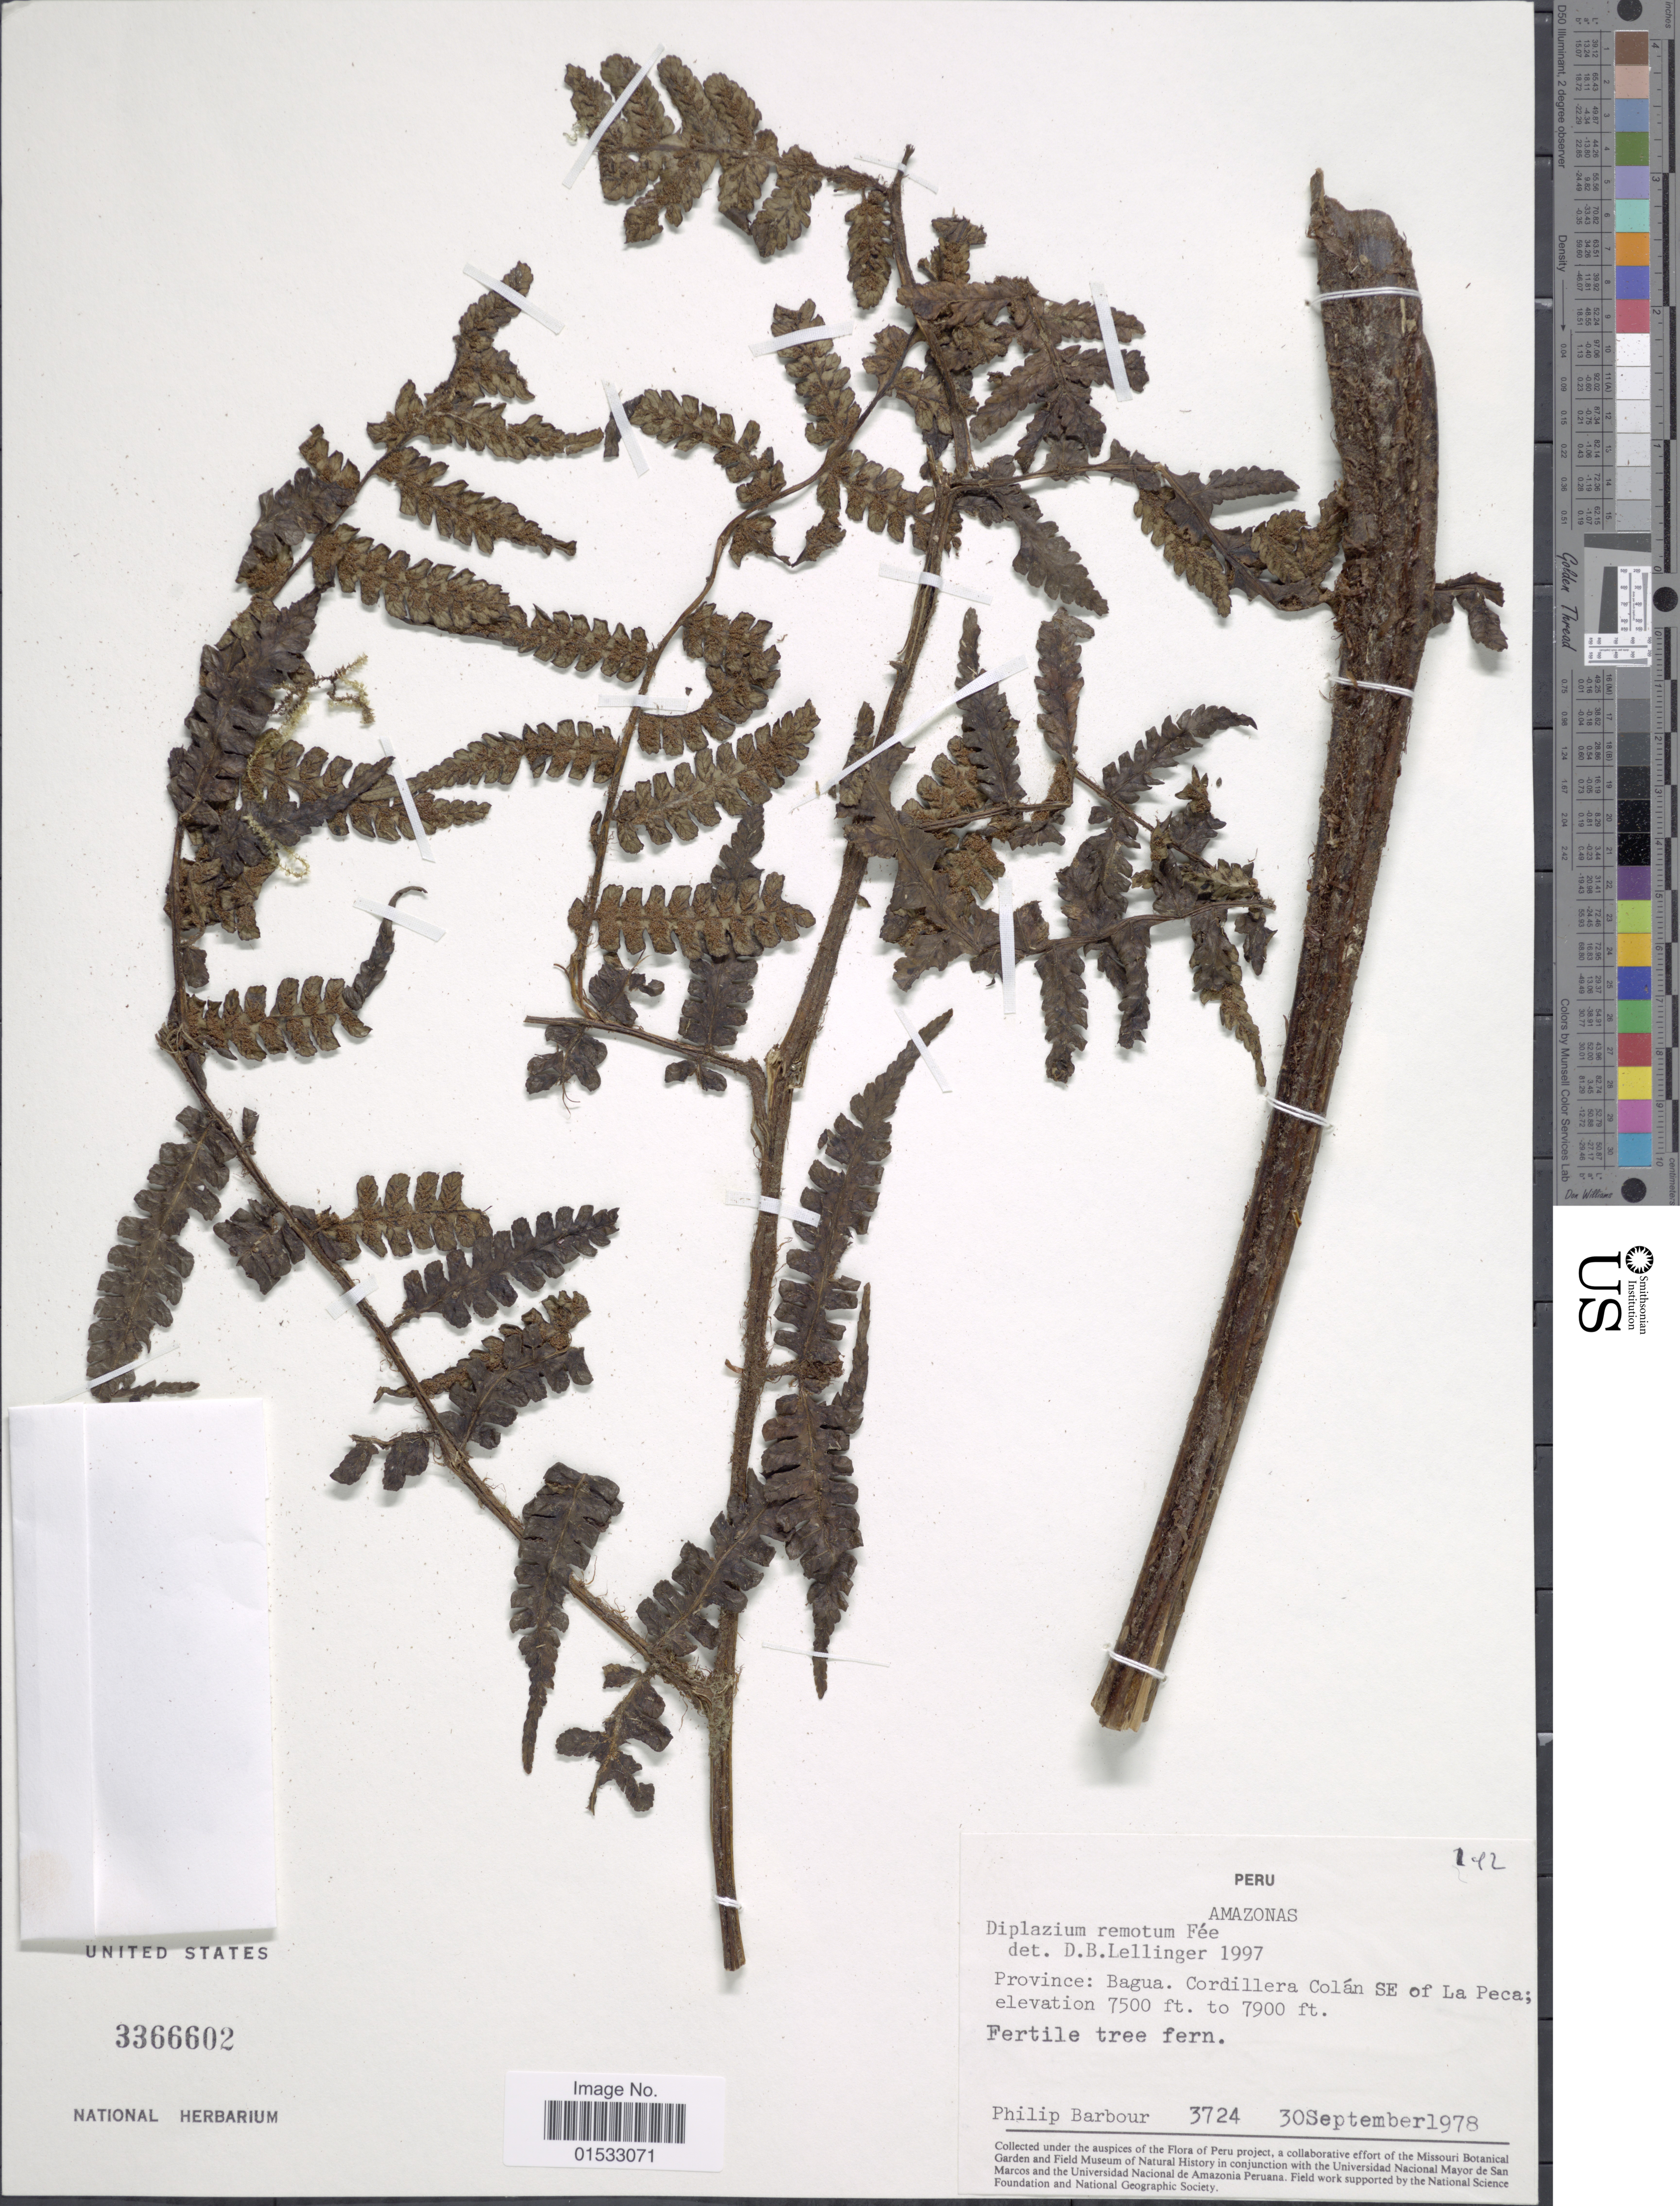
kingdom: Plantae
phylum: Tracheophyta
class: Polypodiopsida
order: Polypodiales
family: Athyriaceae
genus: Diplazium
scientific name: Diplazium remotum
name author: Fée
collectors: P. Barbour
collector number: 3724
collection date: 1978-09-30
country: Peru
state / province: Amazonas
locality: Bagua. Cordillera Colán SE of La Peca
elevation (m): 2286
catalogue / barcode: US 3366602